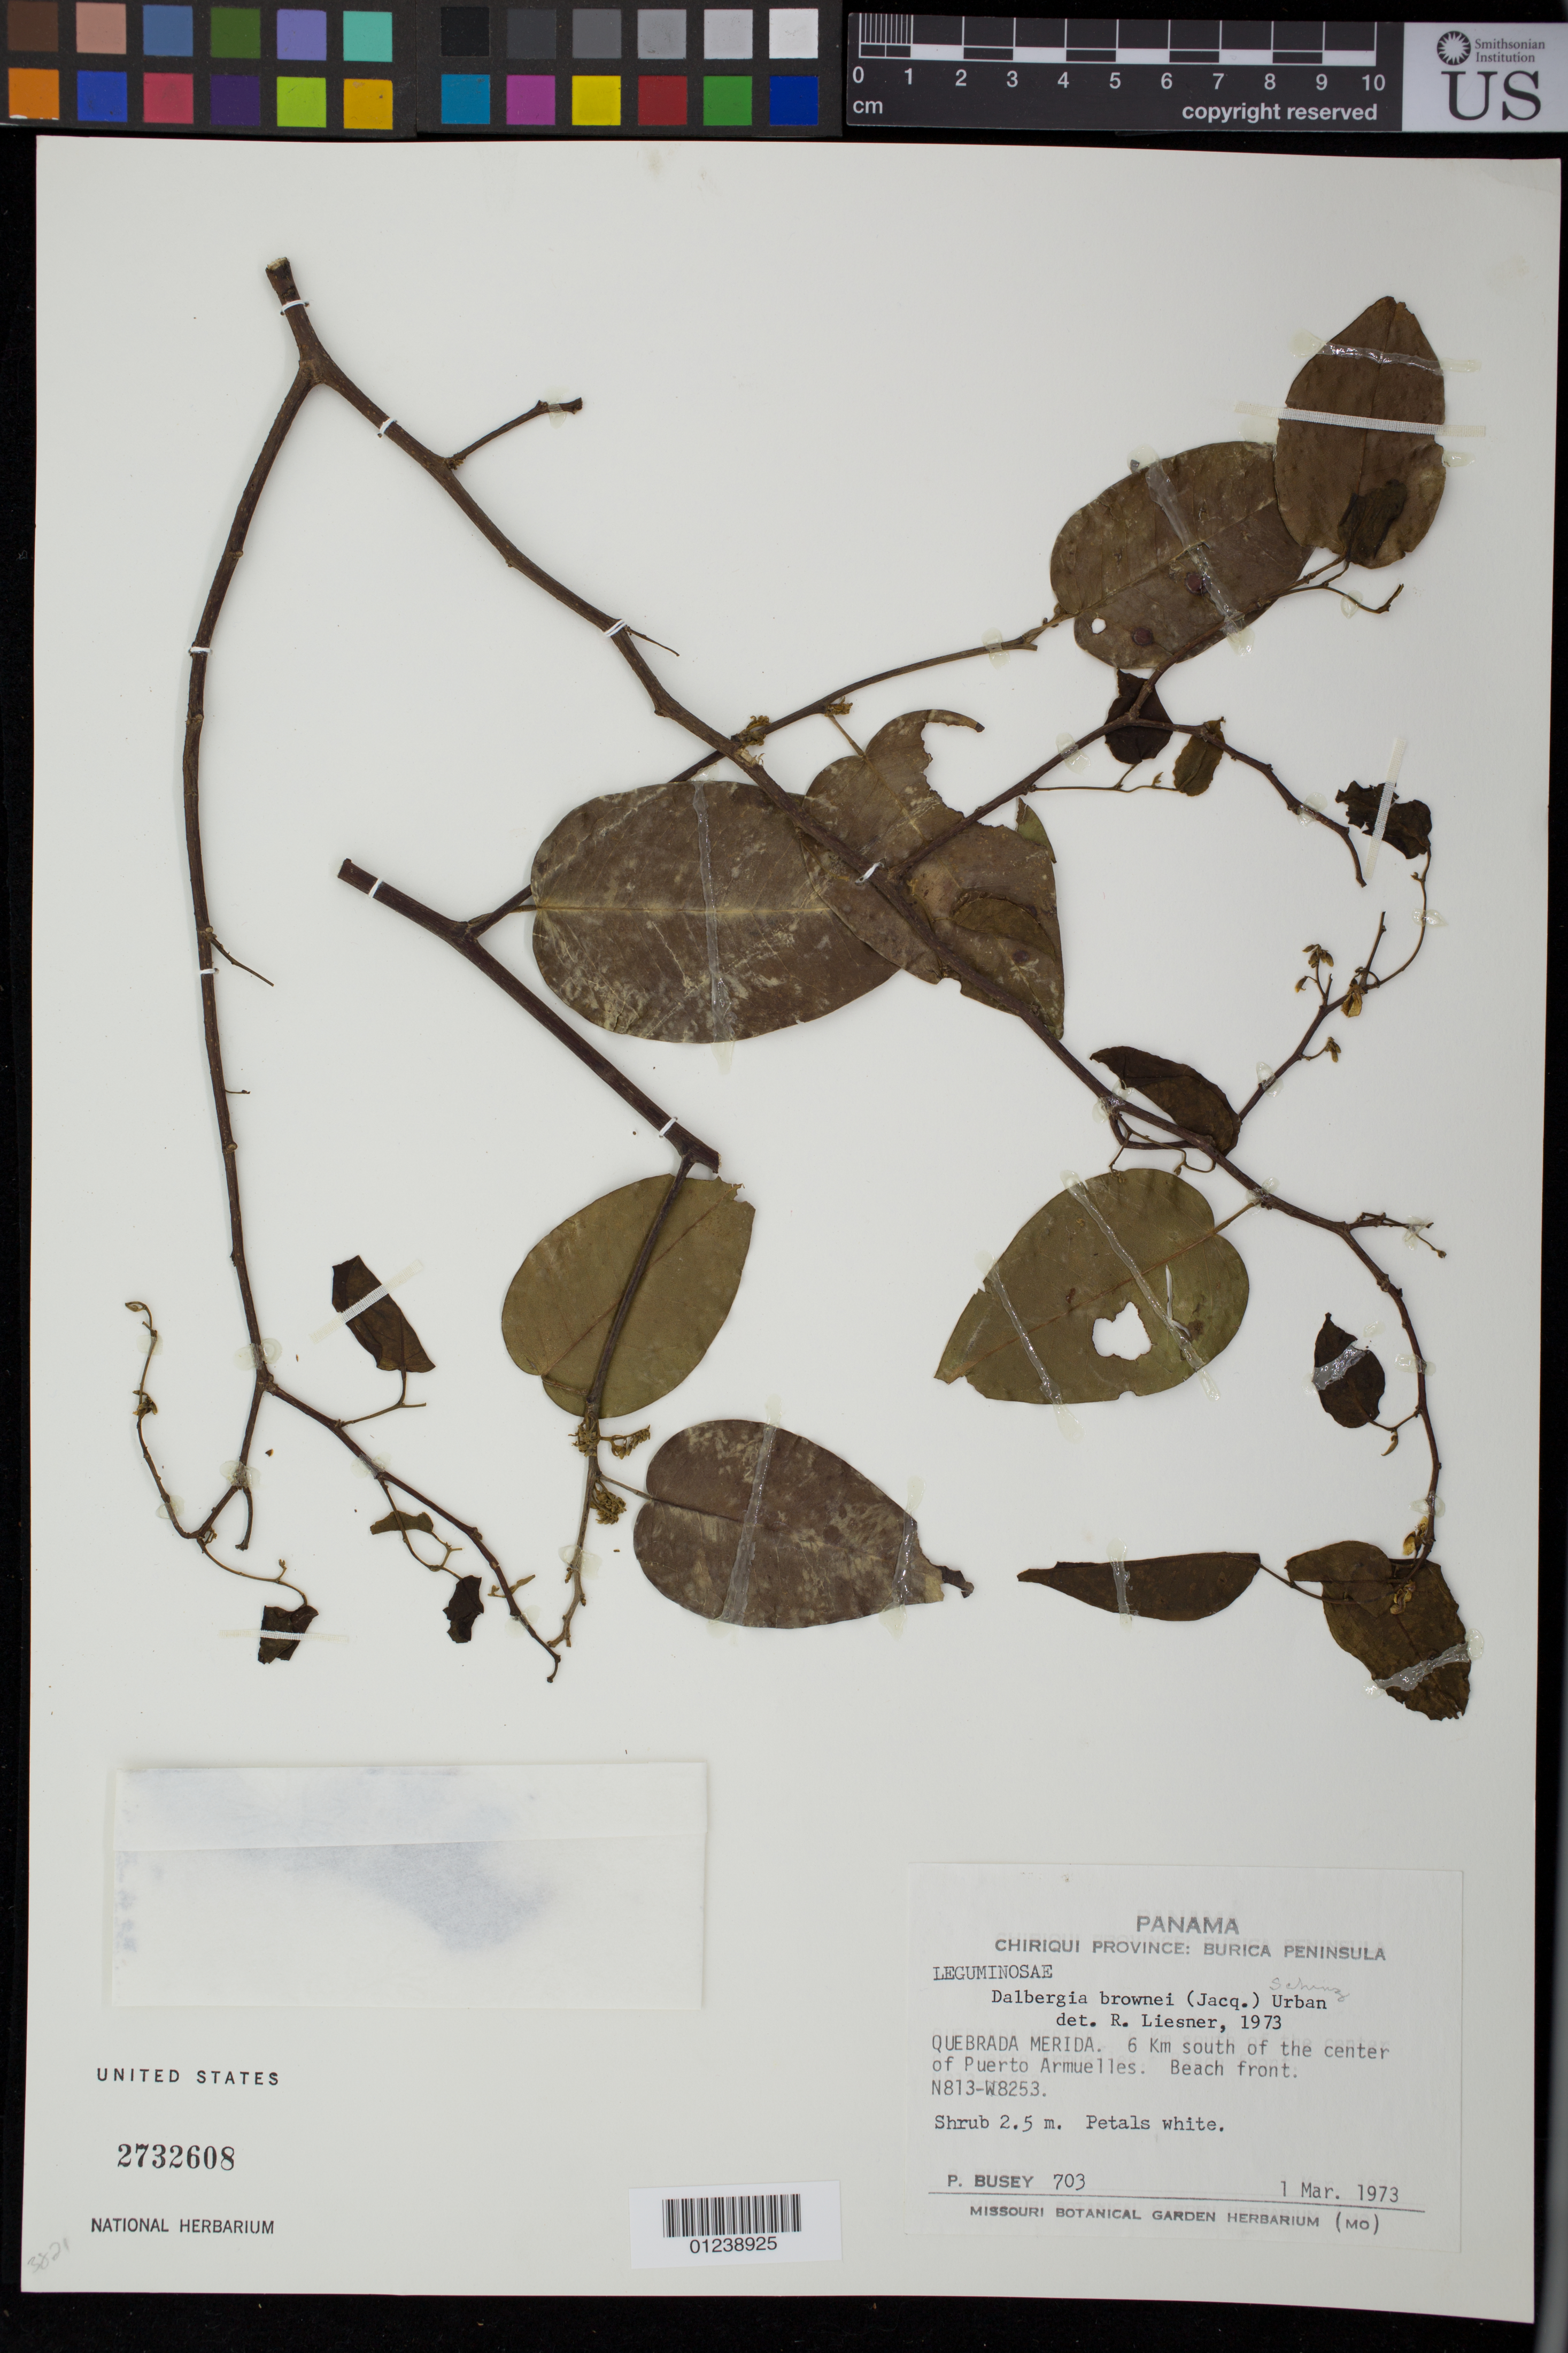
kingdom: Plantae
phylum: Tracheophyta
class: Magnoliopsida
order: Fabales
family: Fabaceae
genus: Dalbergia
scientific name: Dalbergia brownei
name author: (Jacq.) Schinz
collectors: P. Busey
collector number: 703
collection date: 1973-03-01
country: Panama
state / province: Chiriqui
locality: Burica Peninsula.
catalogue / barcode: US 2732608